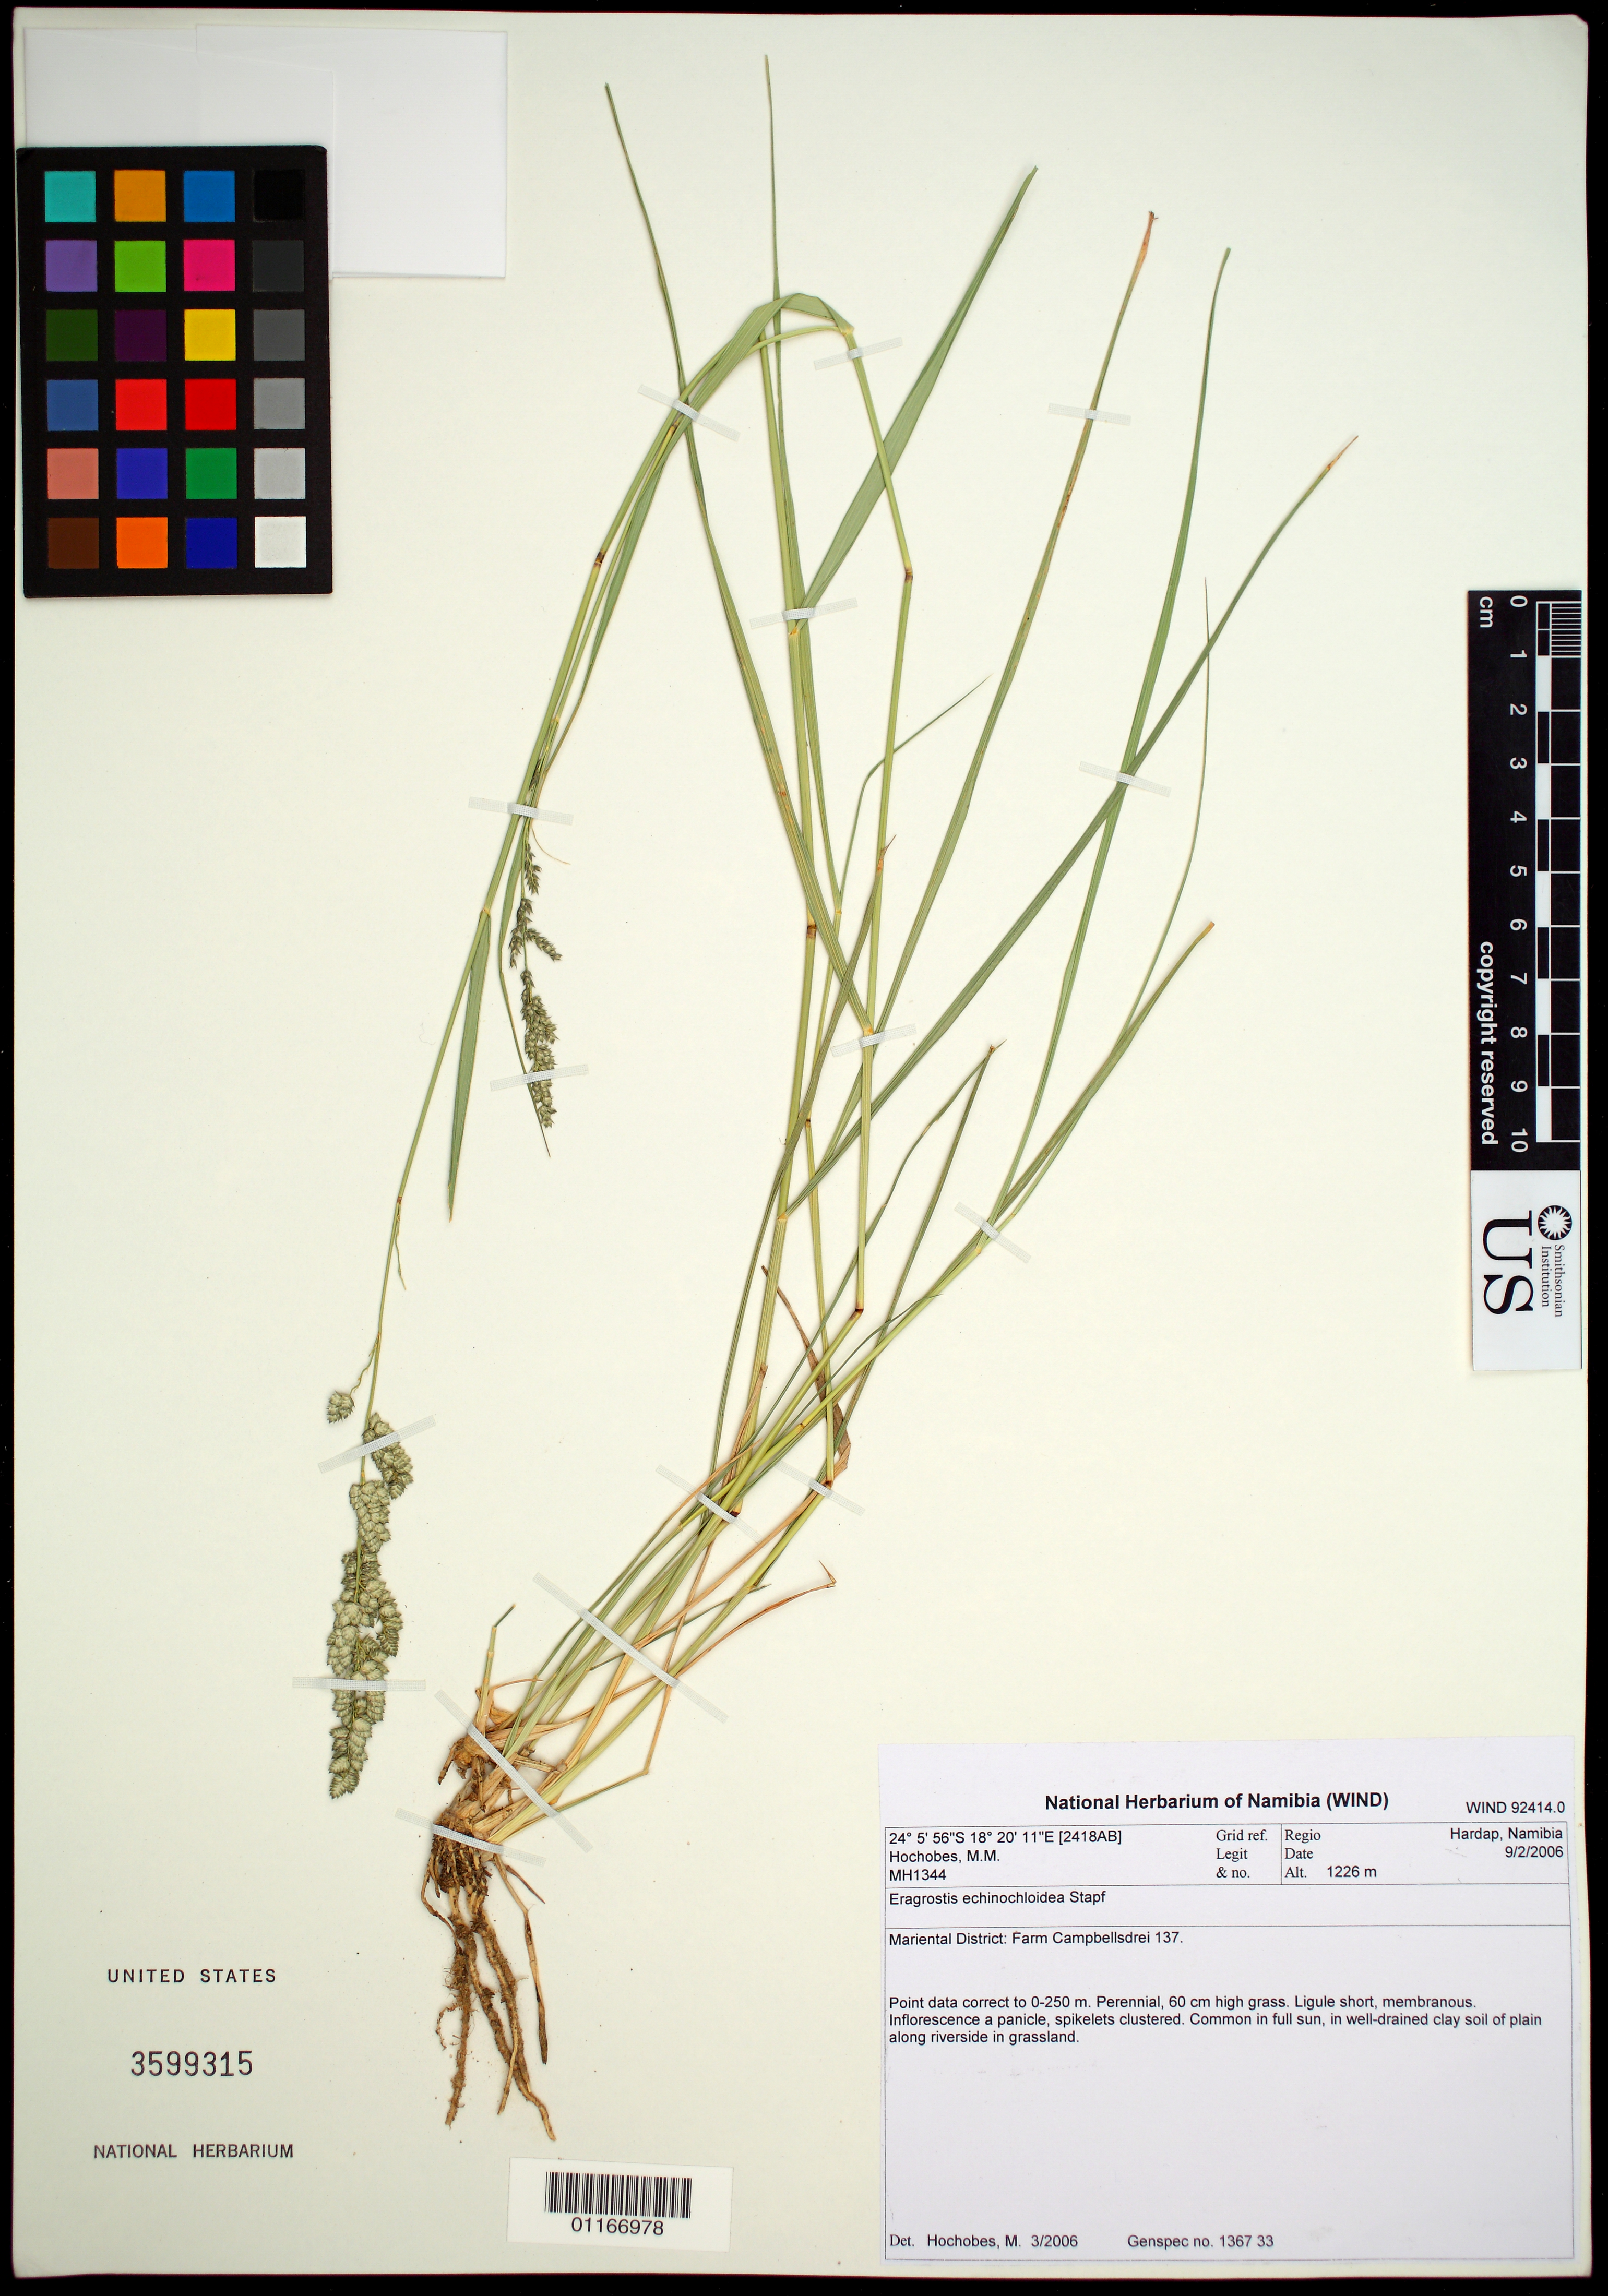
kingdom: Plantae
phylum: Tracheophyta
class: Liliopsida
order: Poales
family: Poaceae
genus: Eragrostis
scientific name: Eragrostis echinochloidea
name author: Stapf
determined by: Hochobes, M. M.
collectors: M. Hochobes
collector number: MH 1344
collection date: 2006-02-09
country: Namibia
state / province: Hardap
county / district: Mariental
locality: Farm Campbellsdrei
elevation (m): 1226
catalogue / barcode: US 3599315